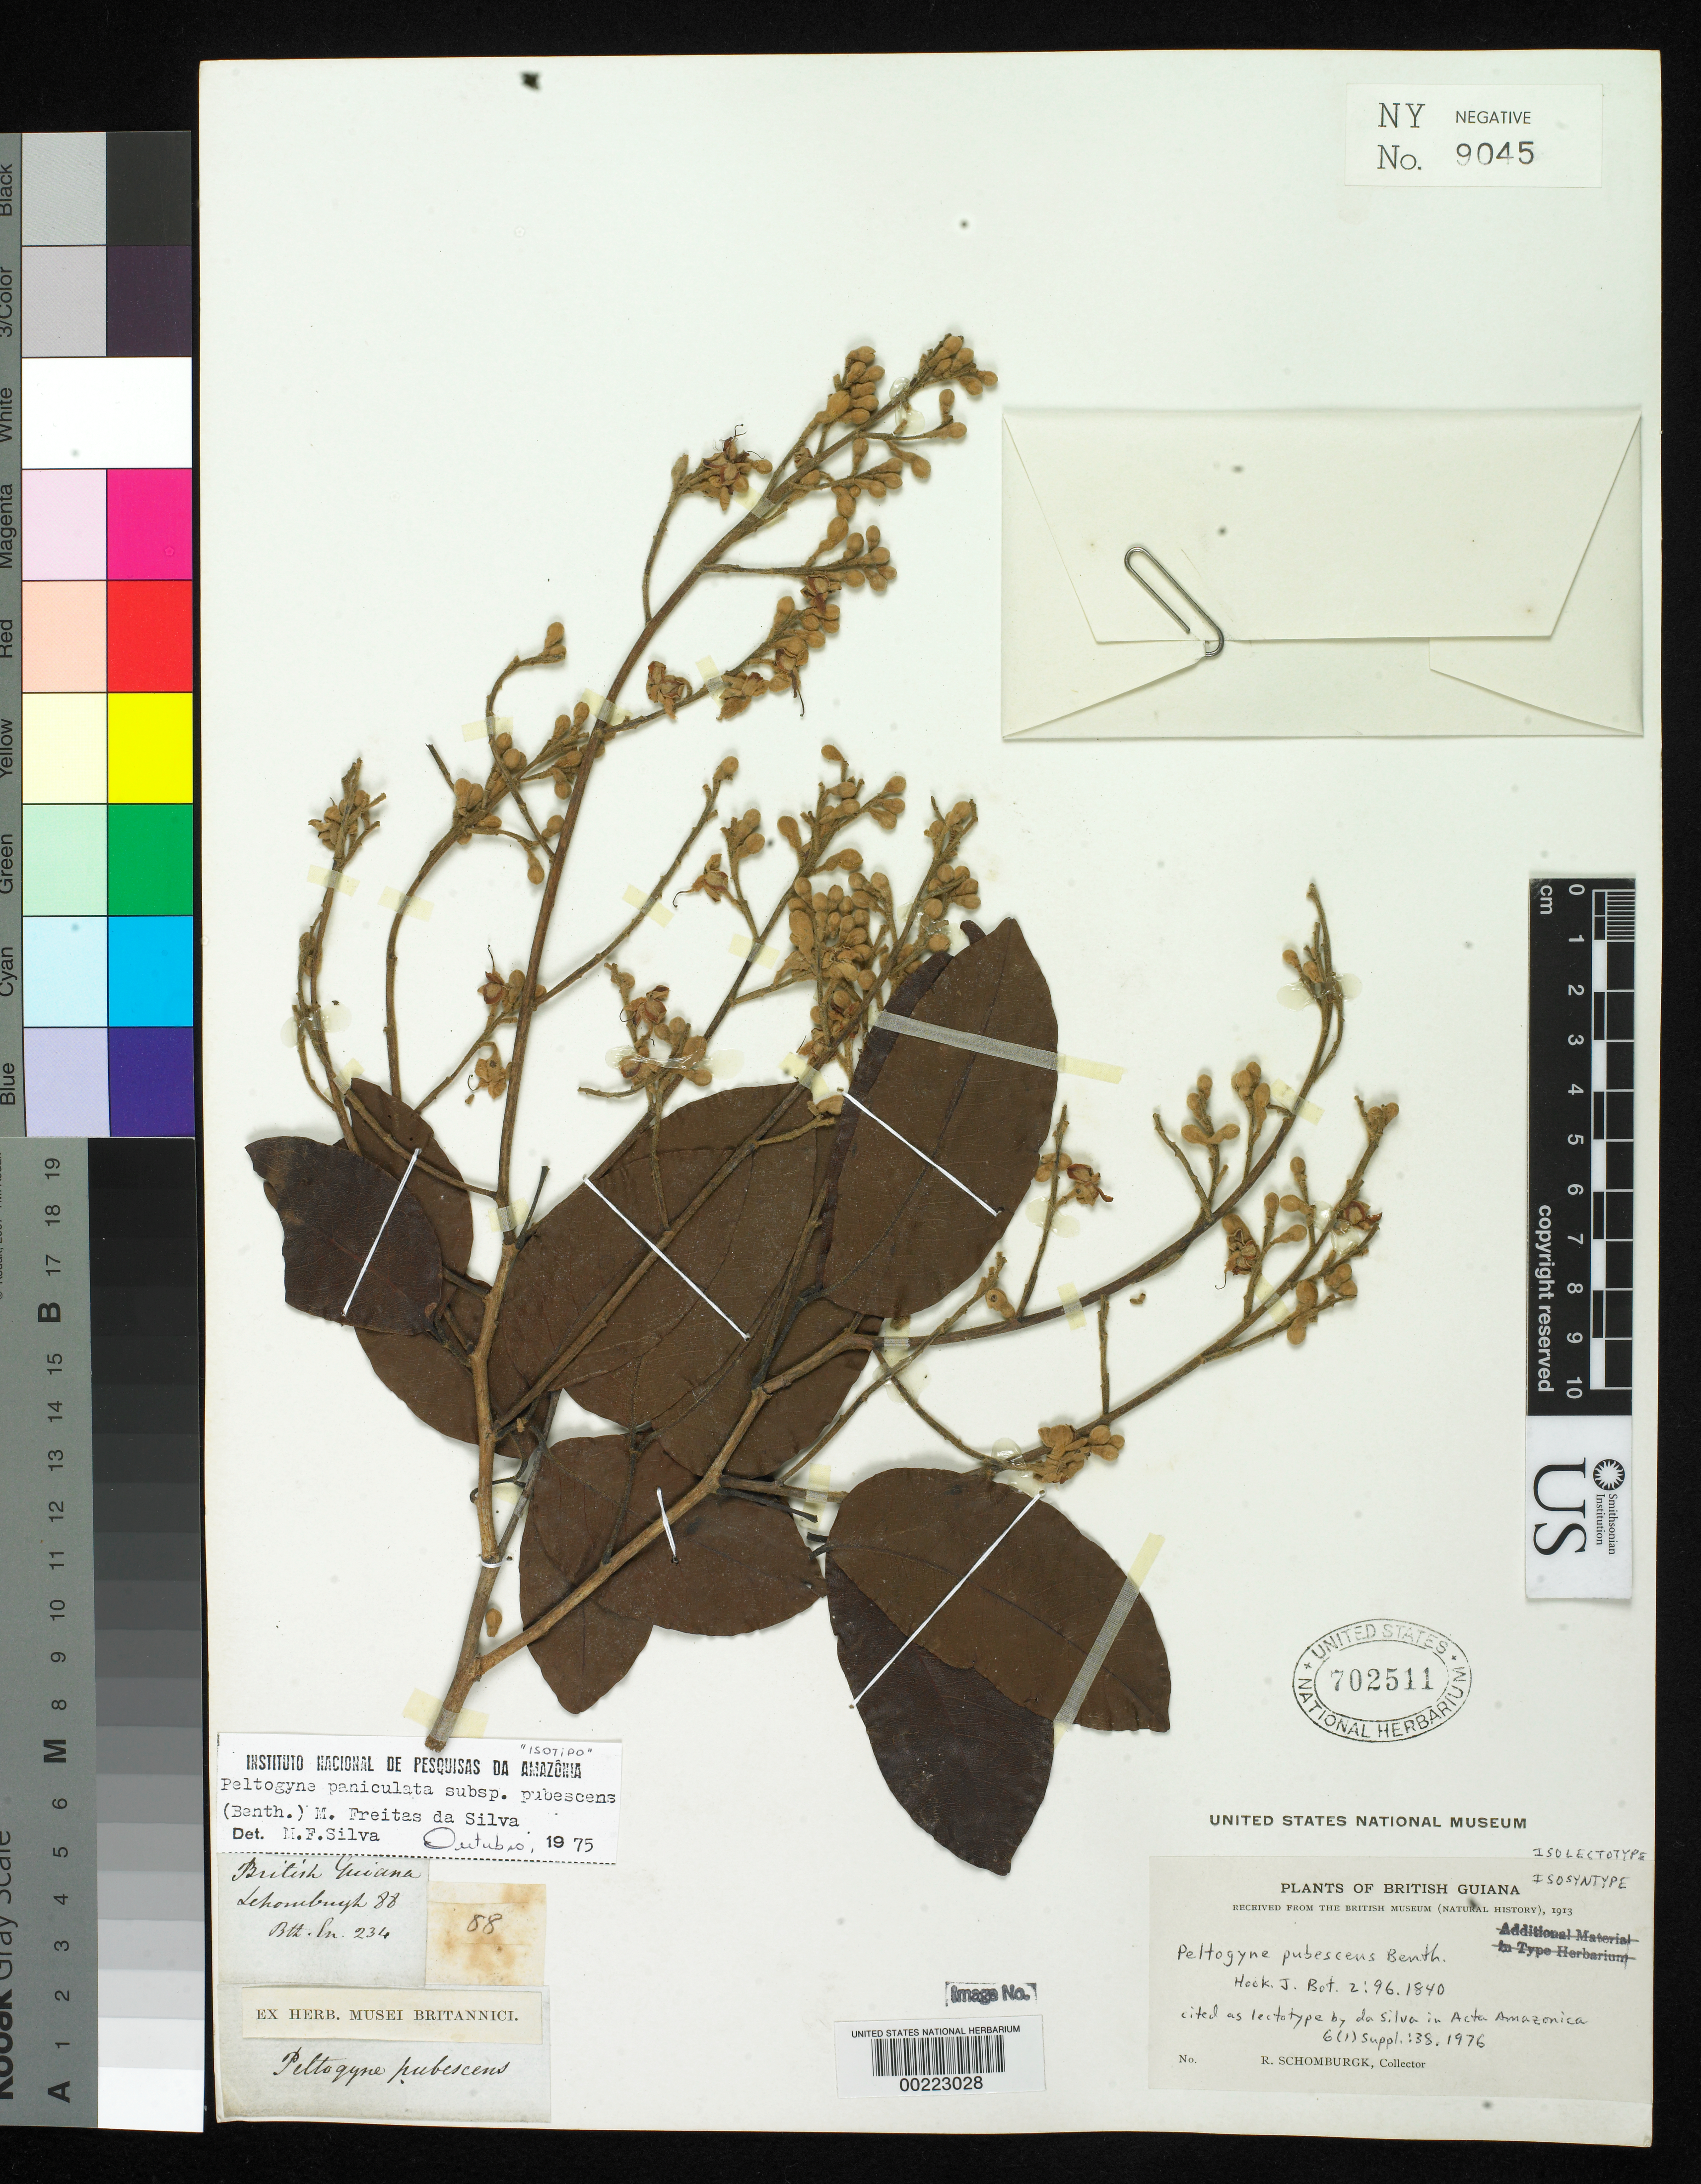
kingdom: Plantae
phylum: Tracheophyta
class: Magnoliopsida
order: Fabales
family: Fabaceae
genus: Peltogyne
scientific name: Peltogyne pubescens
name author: Benth.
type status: Isosyntype; Isolectotype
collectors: M. R. Schomburgk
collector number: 88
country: Guyana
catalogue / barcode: US 702511